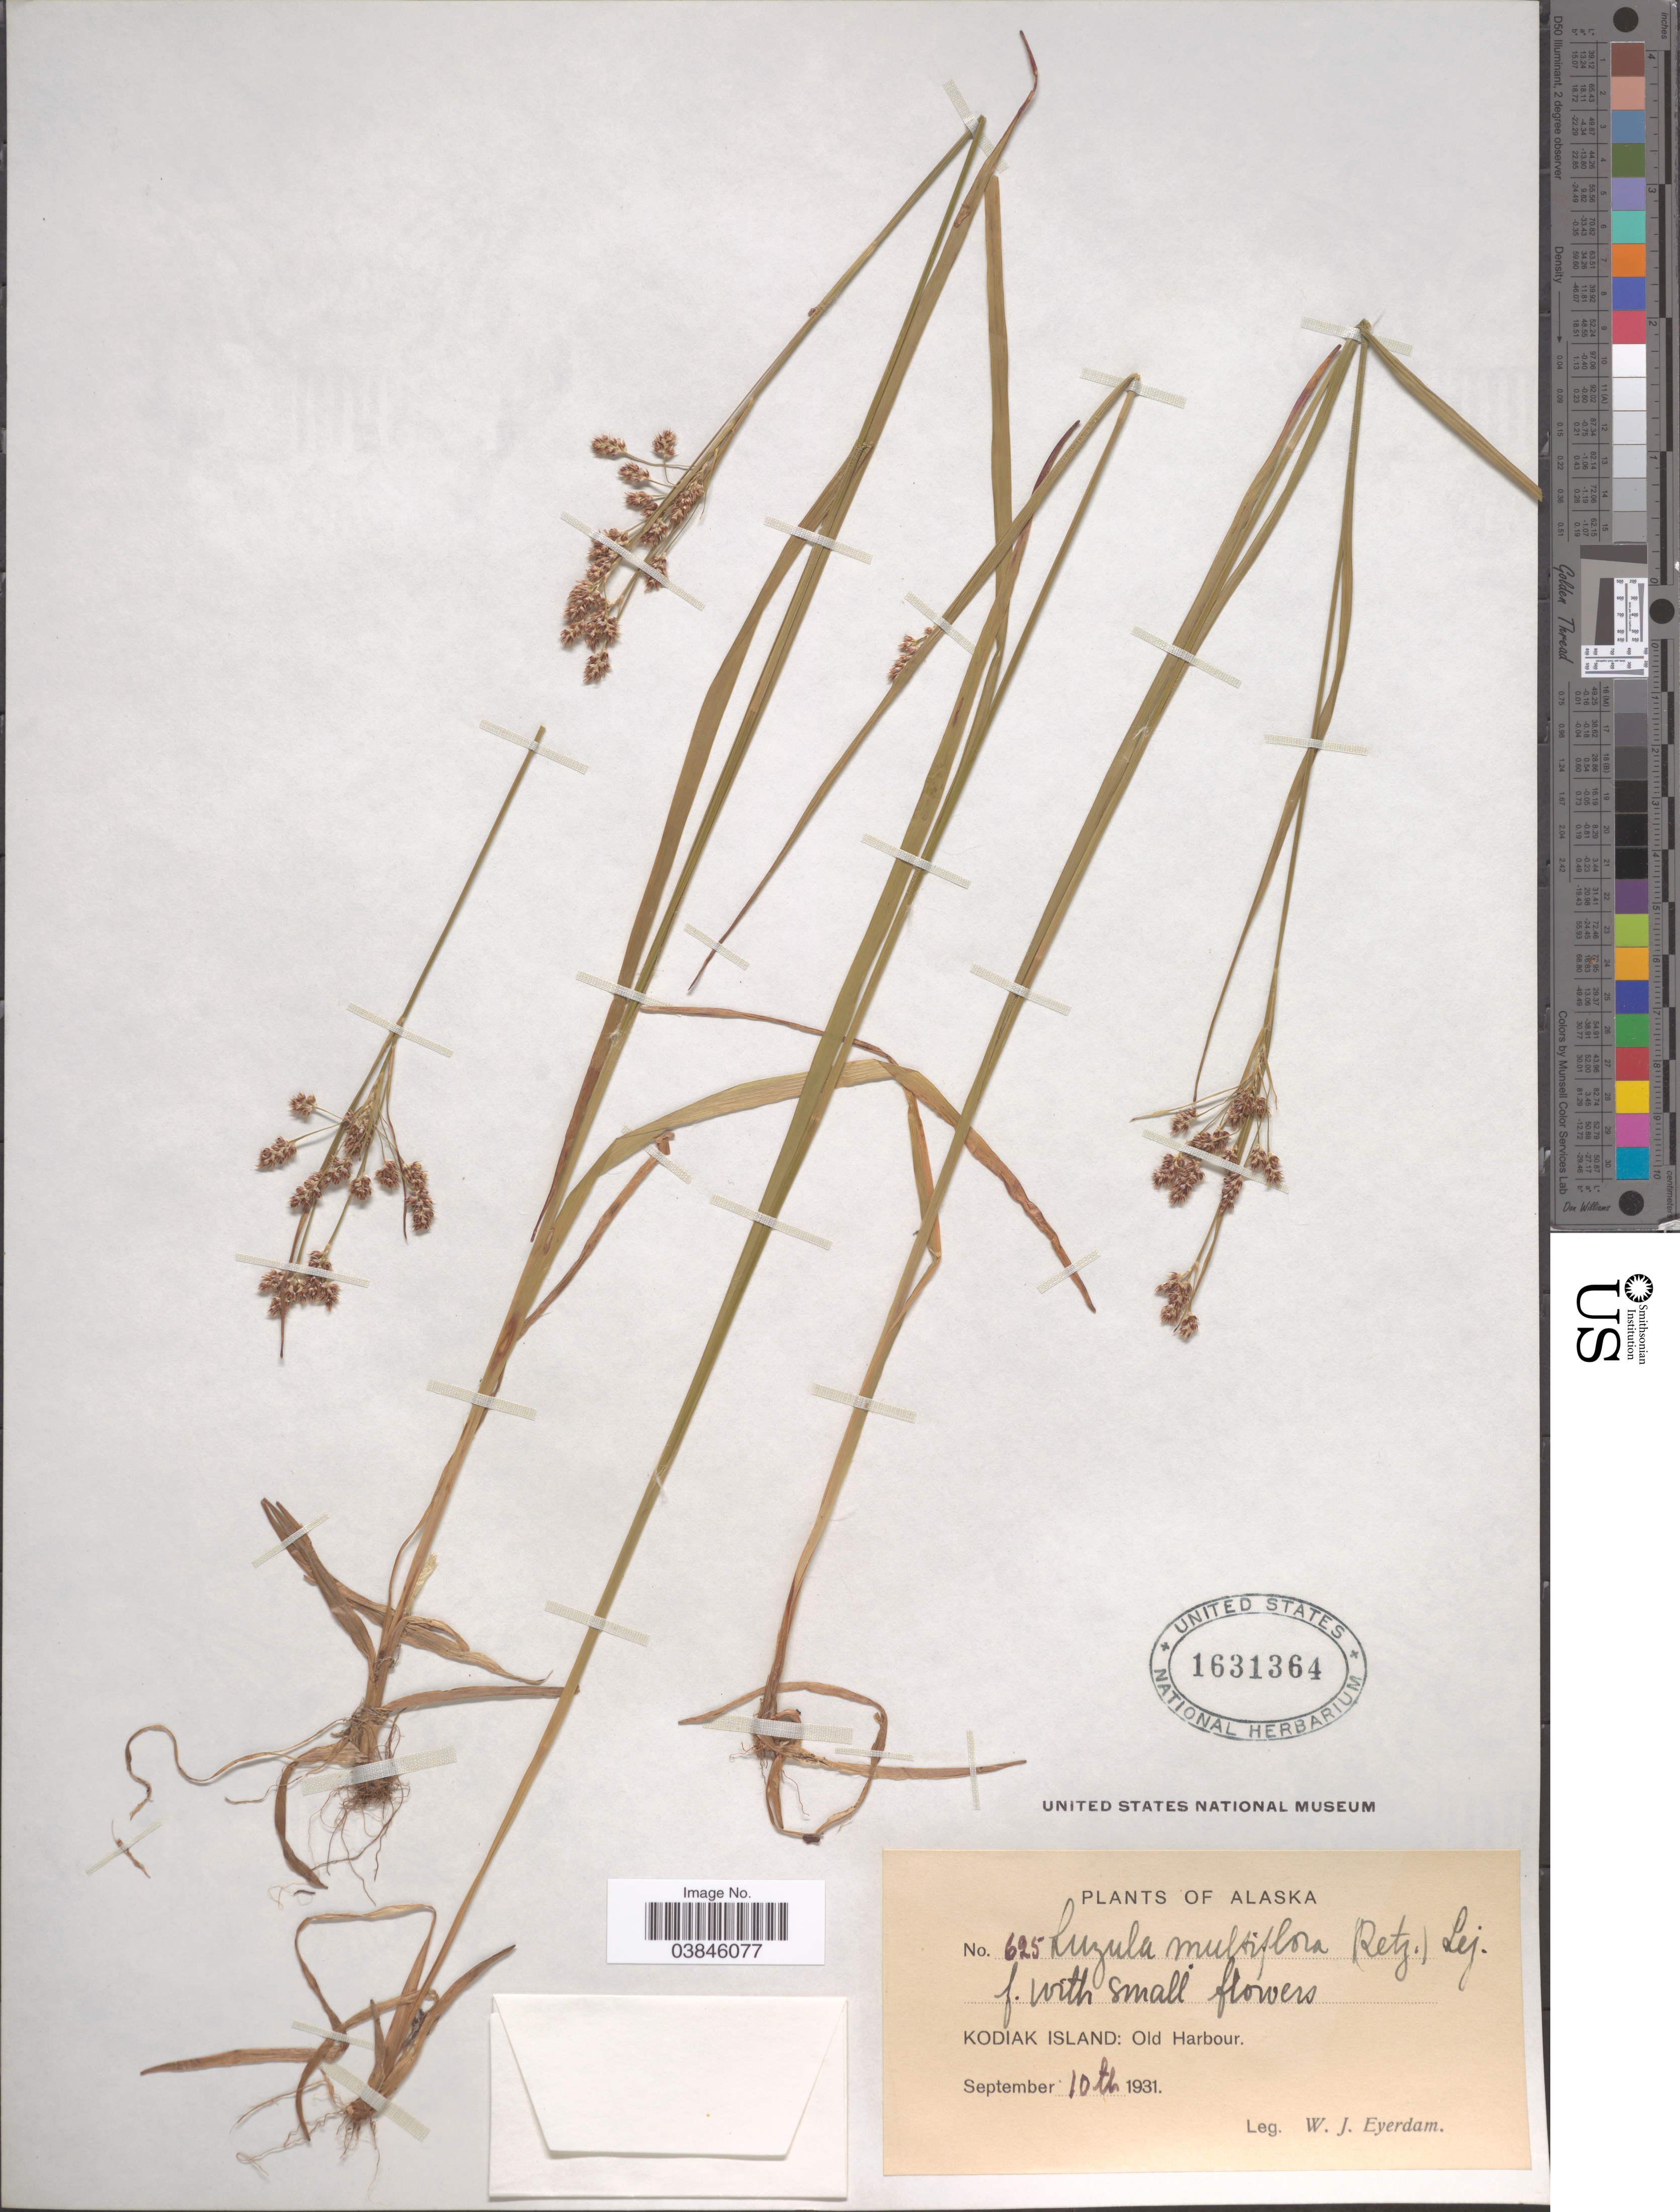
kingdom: Plantae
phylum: Tracheophyta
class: Liliopsida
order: Poales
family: Juncaceae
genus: Luzula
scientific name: Luzula multiflora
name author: (Ehrh.) Lej.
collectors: W. J. Eyerdam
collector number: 625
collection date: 1931-09-10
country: United States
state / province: Alaska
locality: Kodiak Island: Old Harbour.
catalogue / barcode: US 1631364